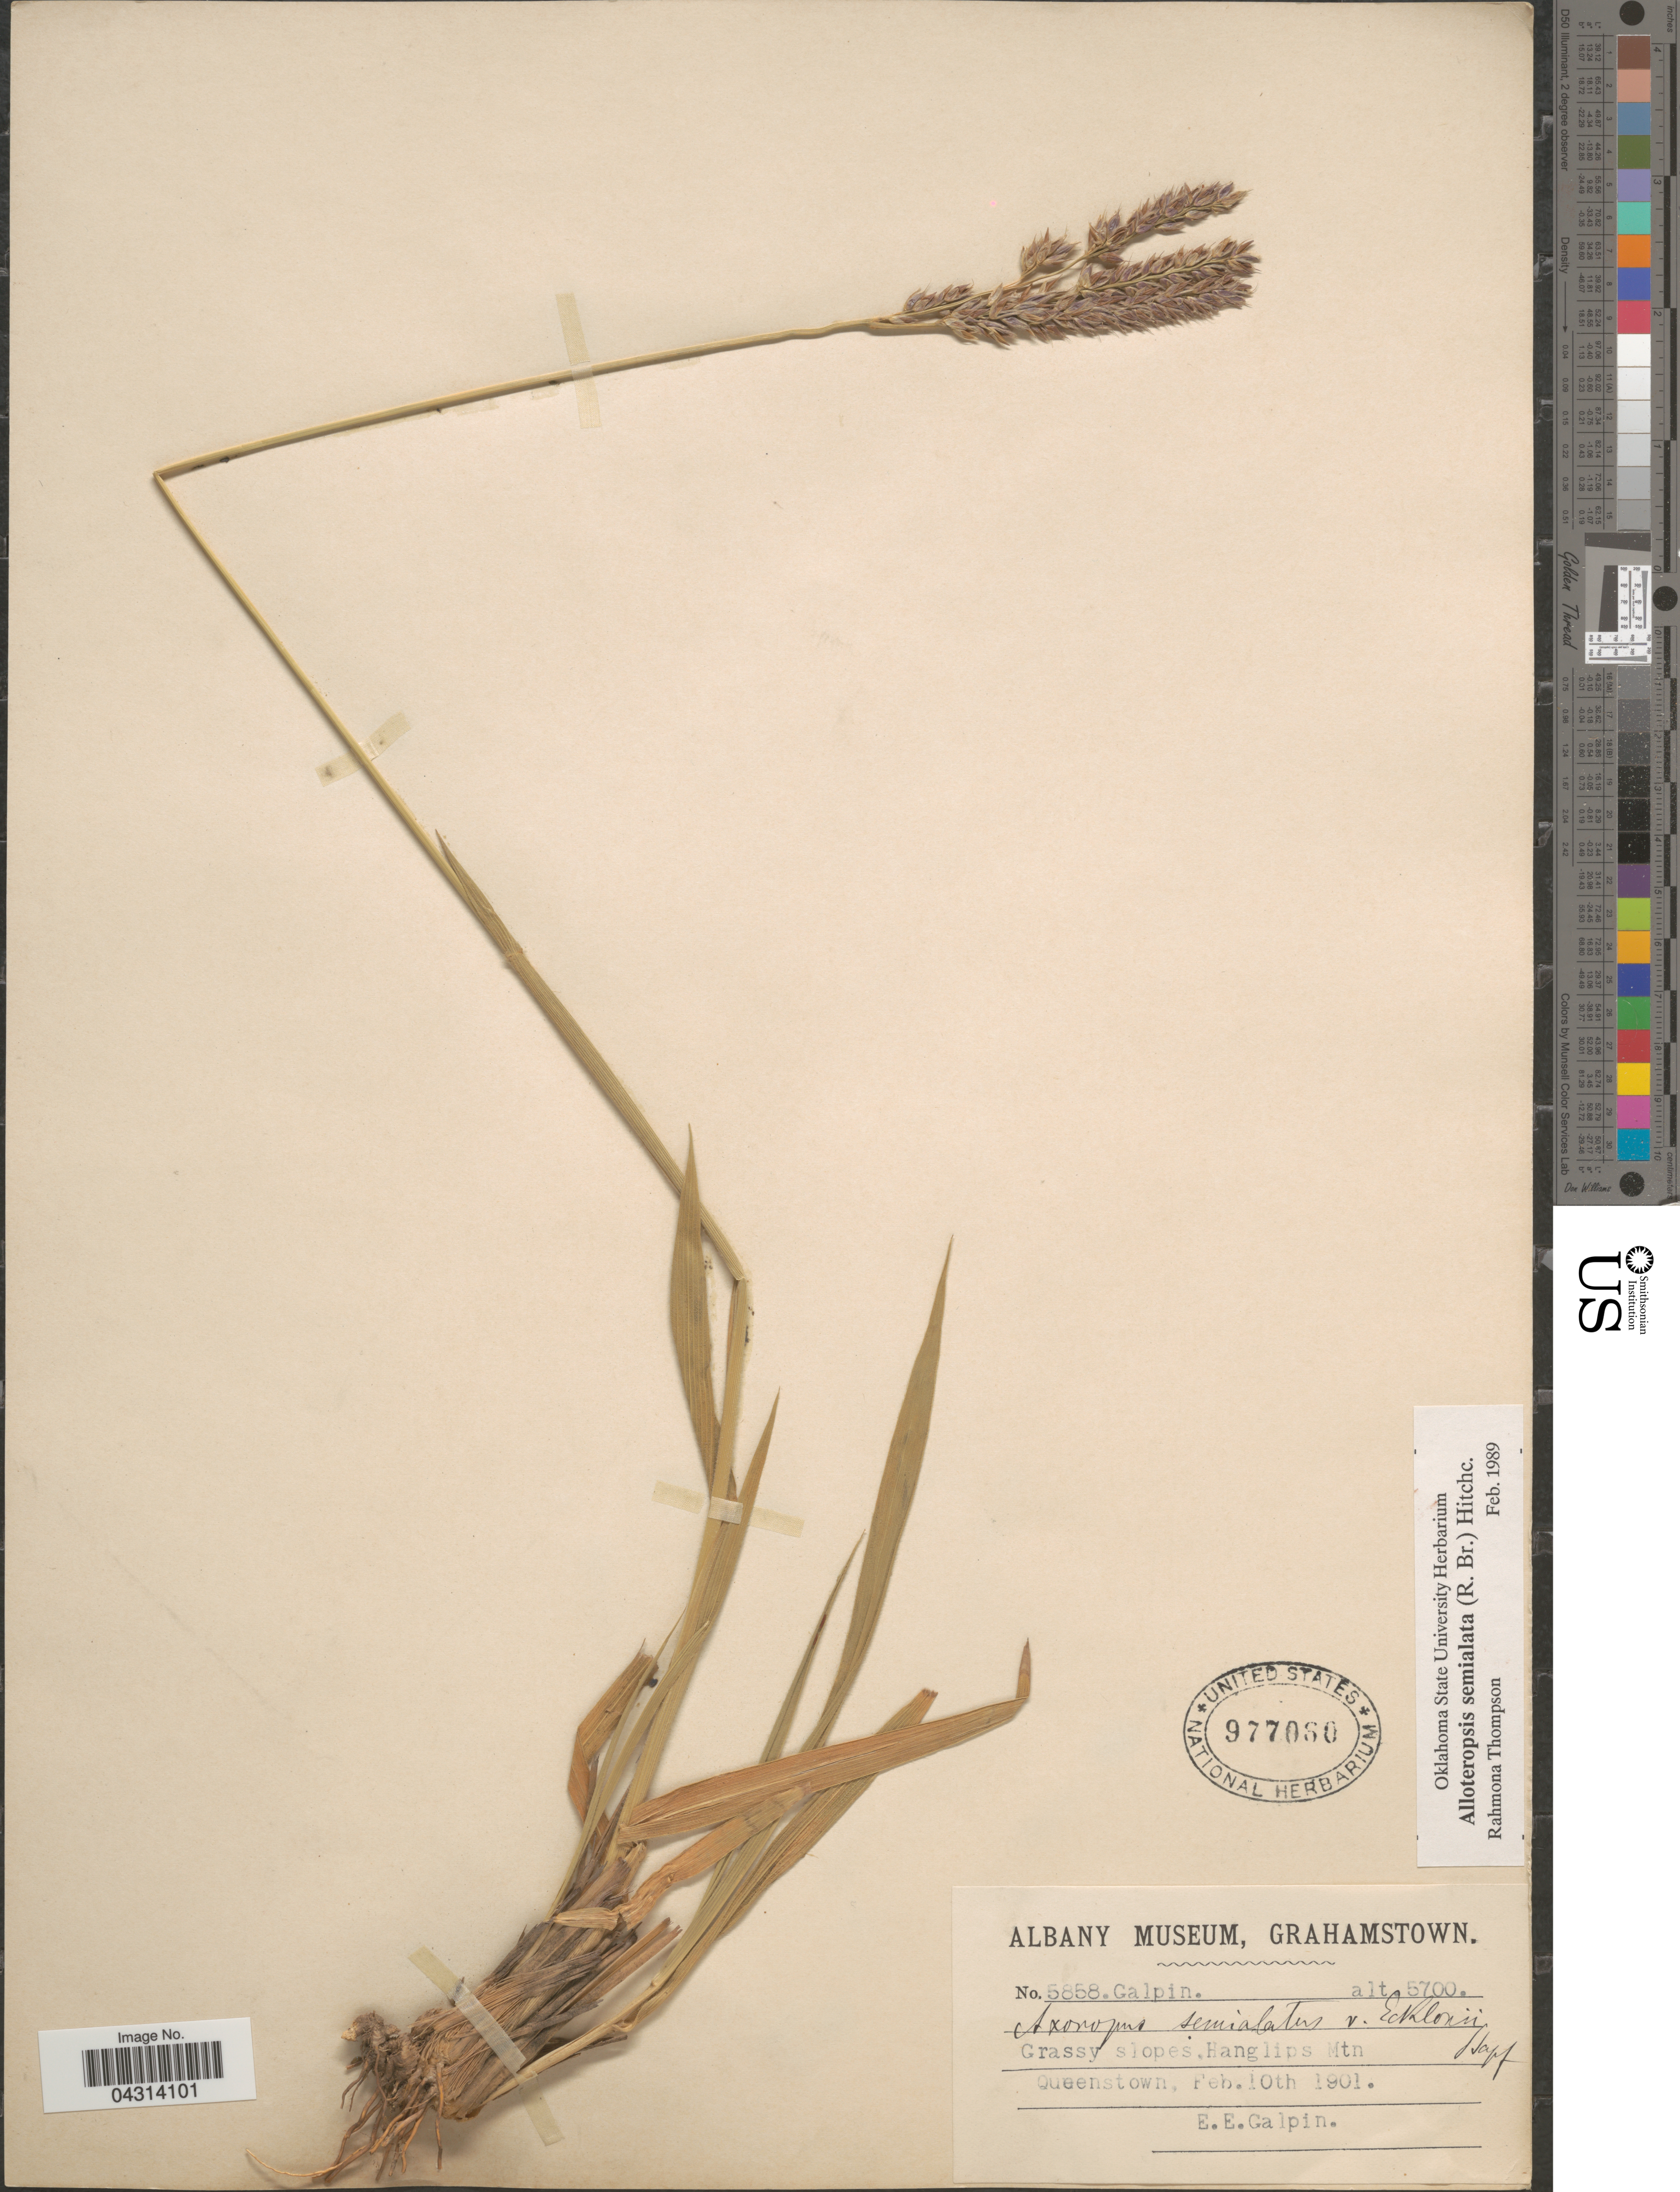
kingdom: Plantae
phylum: Tracheophyta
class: Liliopsida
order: Poales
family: Poaceae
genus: Alloteropsis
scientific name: Alloteropsis semialata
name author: (R. Br.) Hitchc.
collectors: E. Galpin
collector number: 5858Galpin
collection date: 1901-02-10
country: South Africa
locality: Grassy slopes, Hanglips Mtn. Queenstown.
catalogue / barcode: US 977060